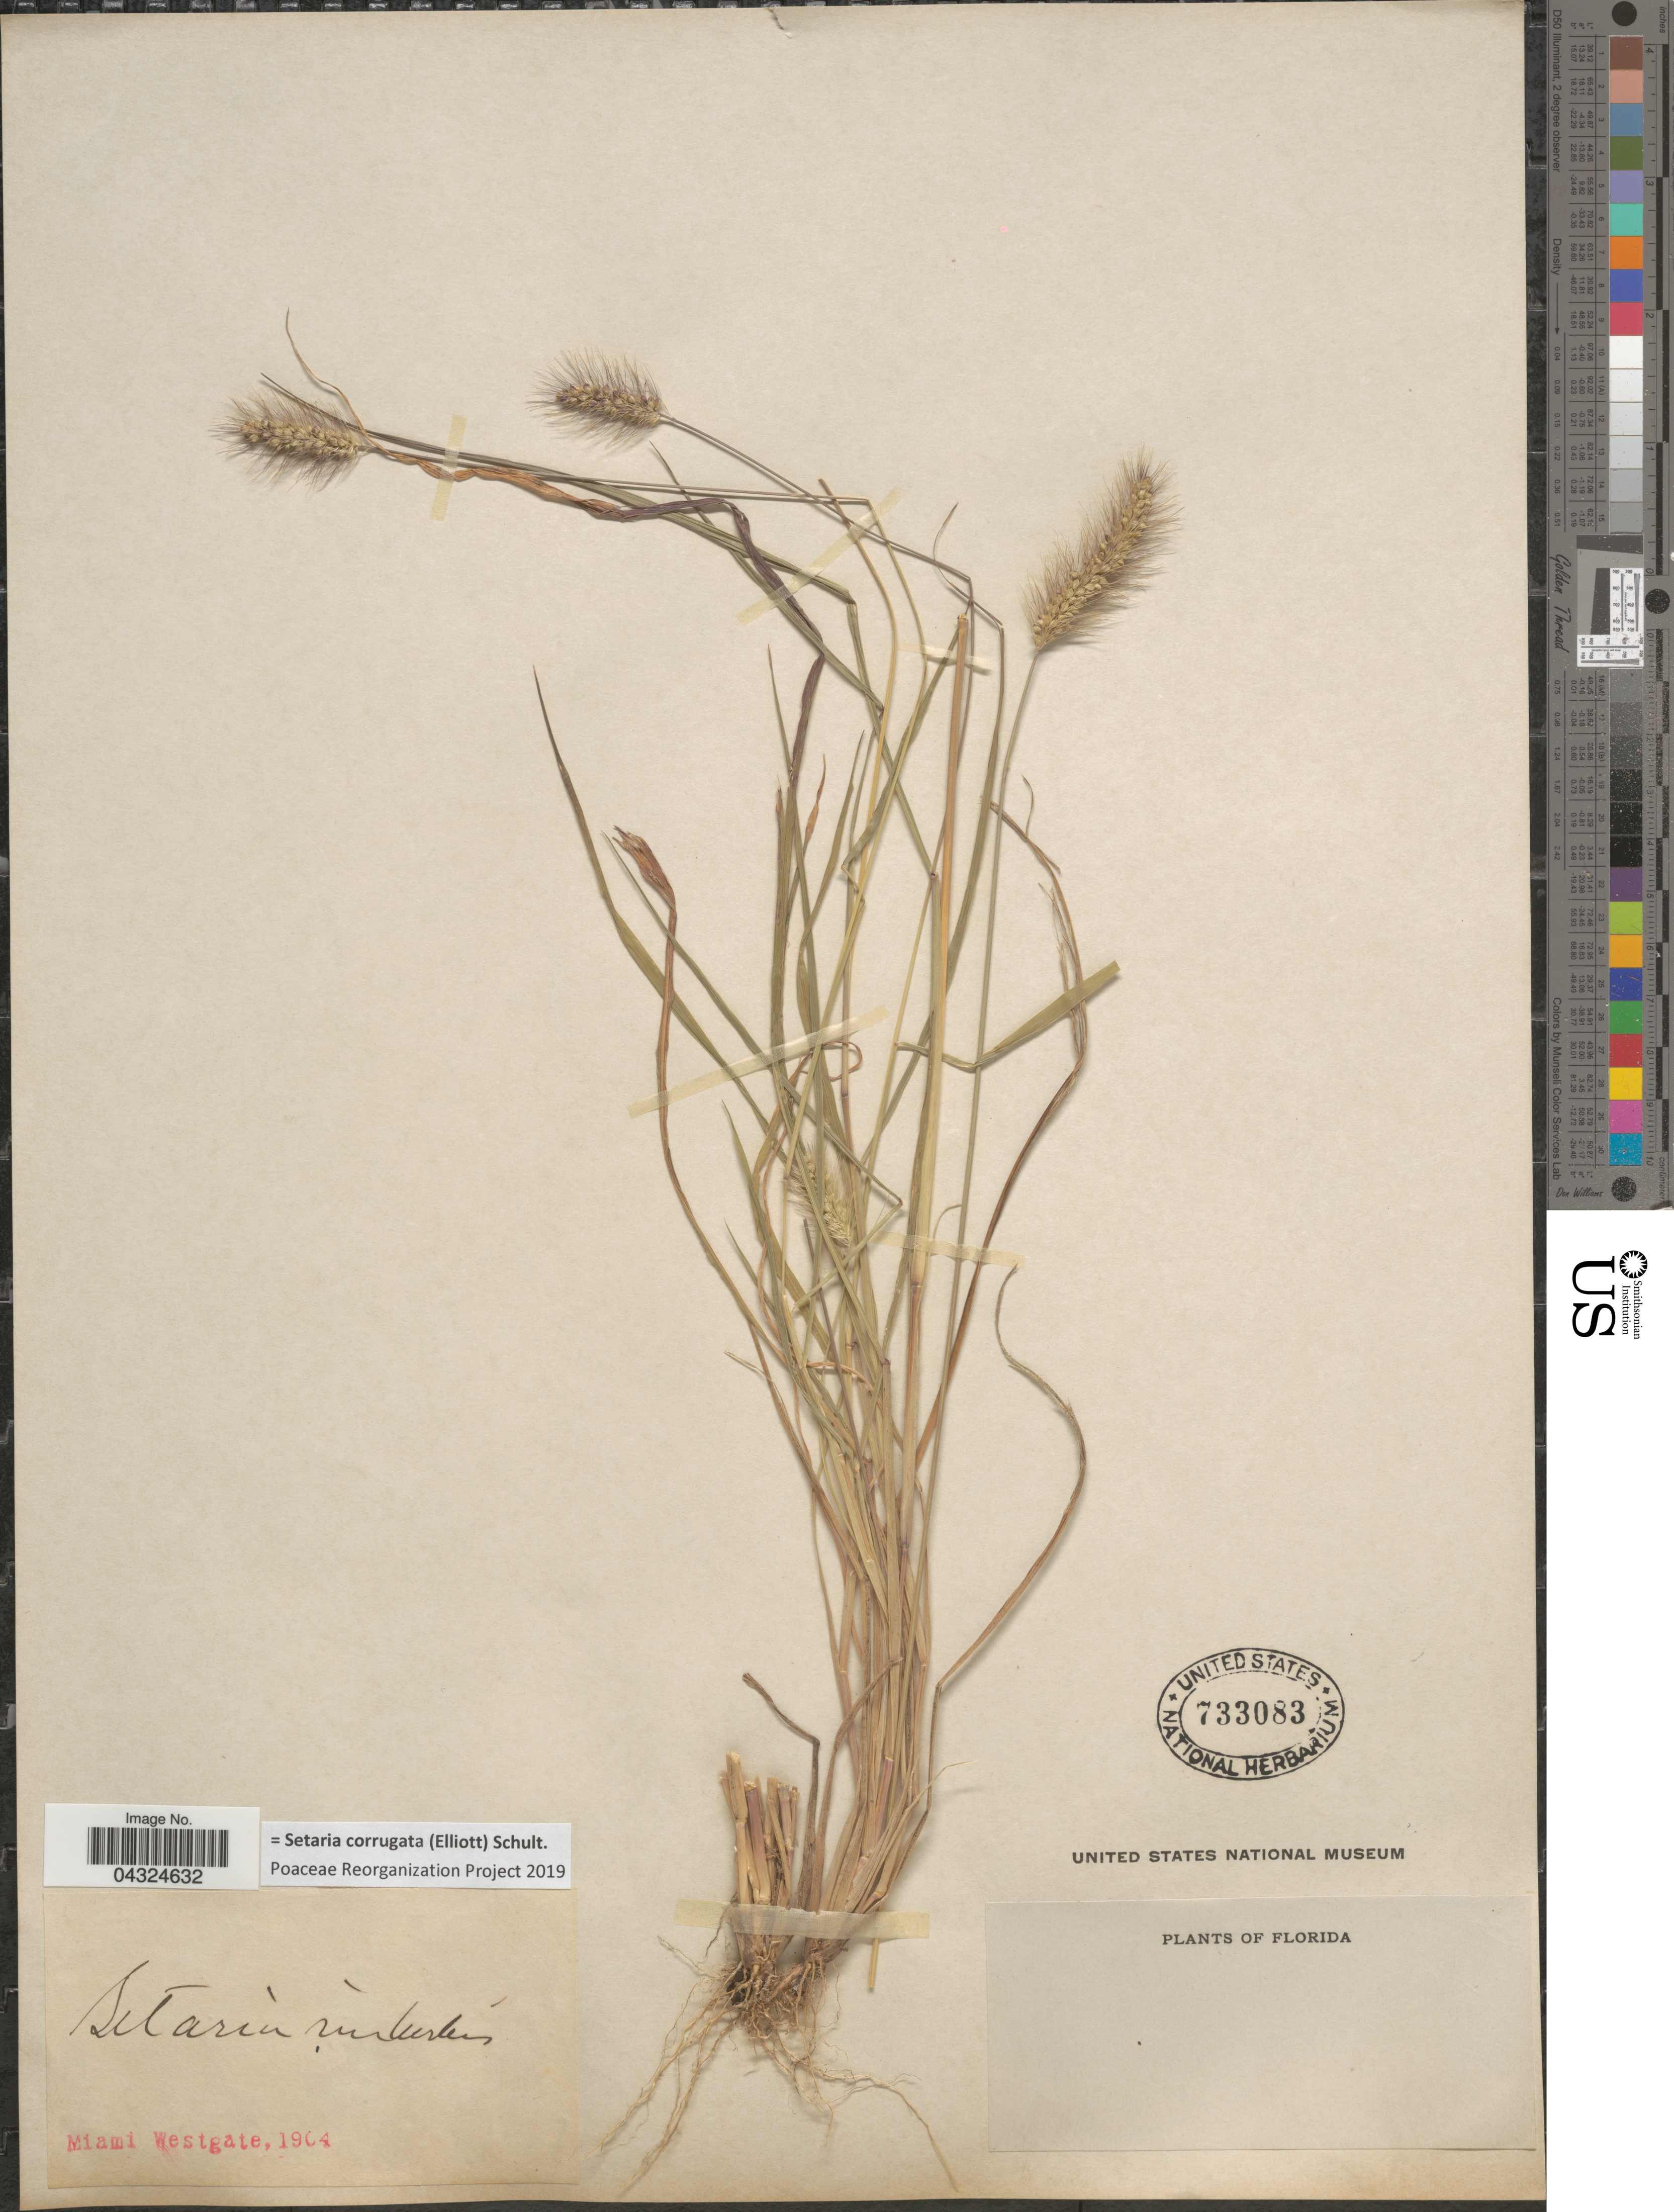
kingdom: Plantae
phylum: Tracheophyta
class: Liliopsida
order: Poales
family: Poaceae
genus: Setaria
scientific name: Setaria corrugata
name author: (Elliott) Schult.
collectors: -. Westgate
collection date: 1904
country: United States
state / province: Florida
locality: Miami.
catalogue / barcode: US 733083